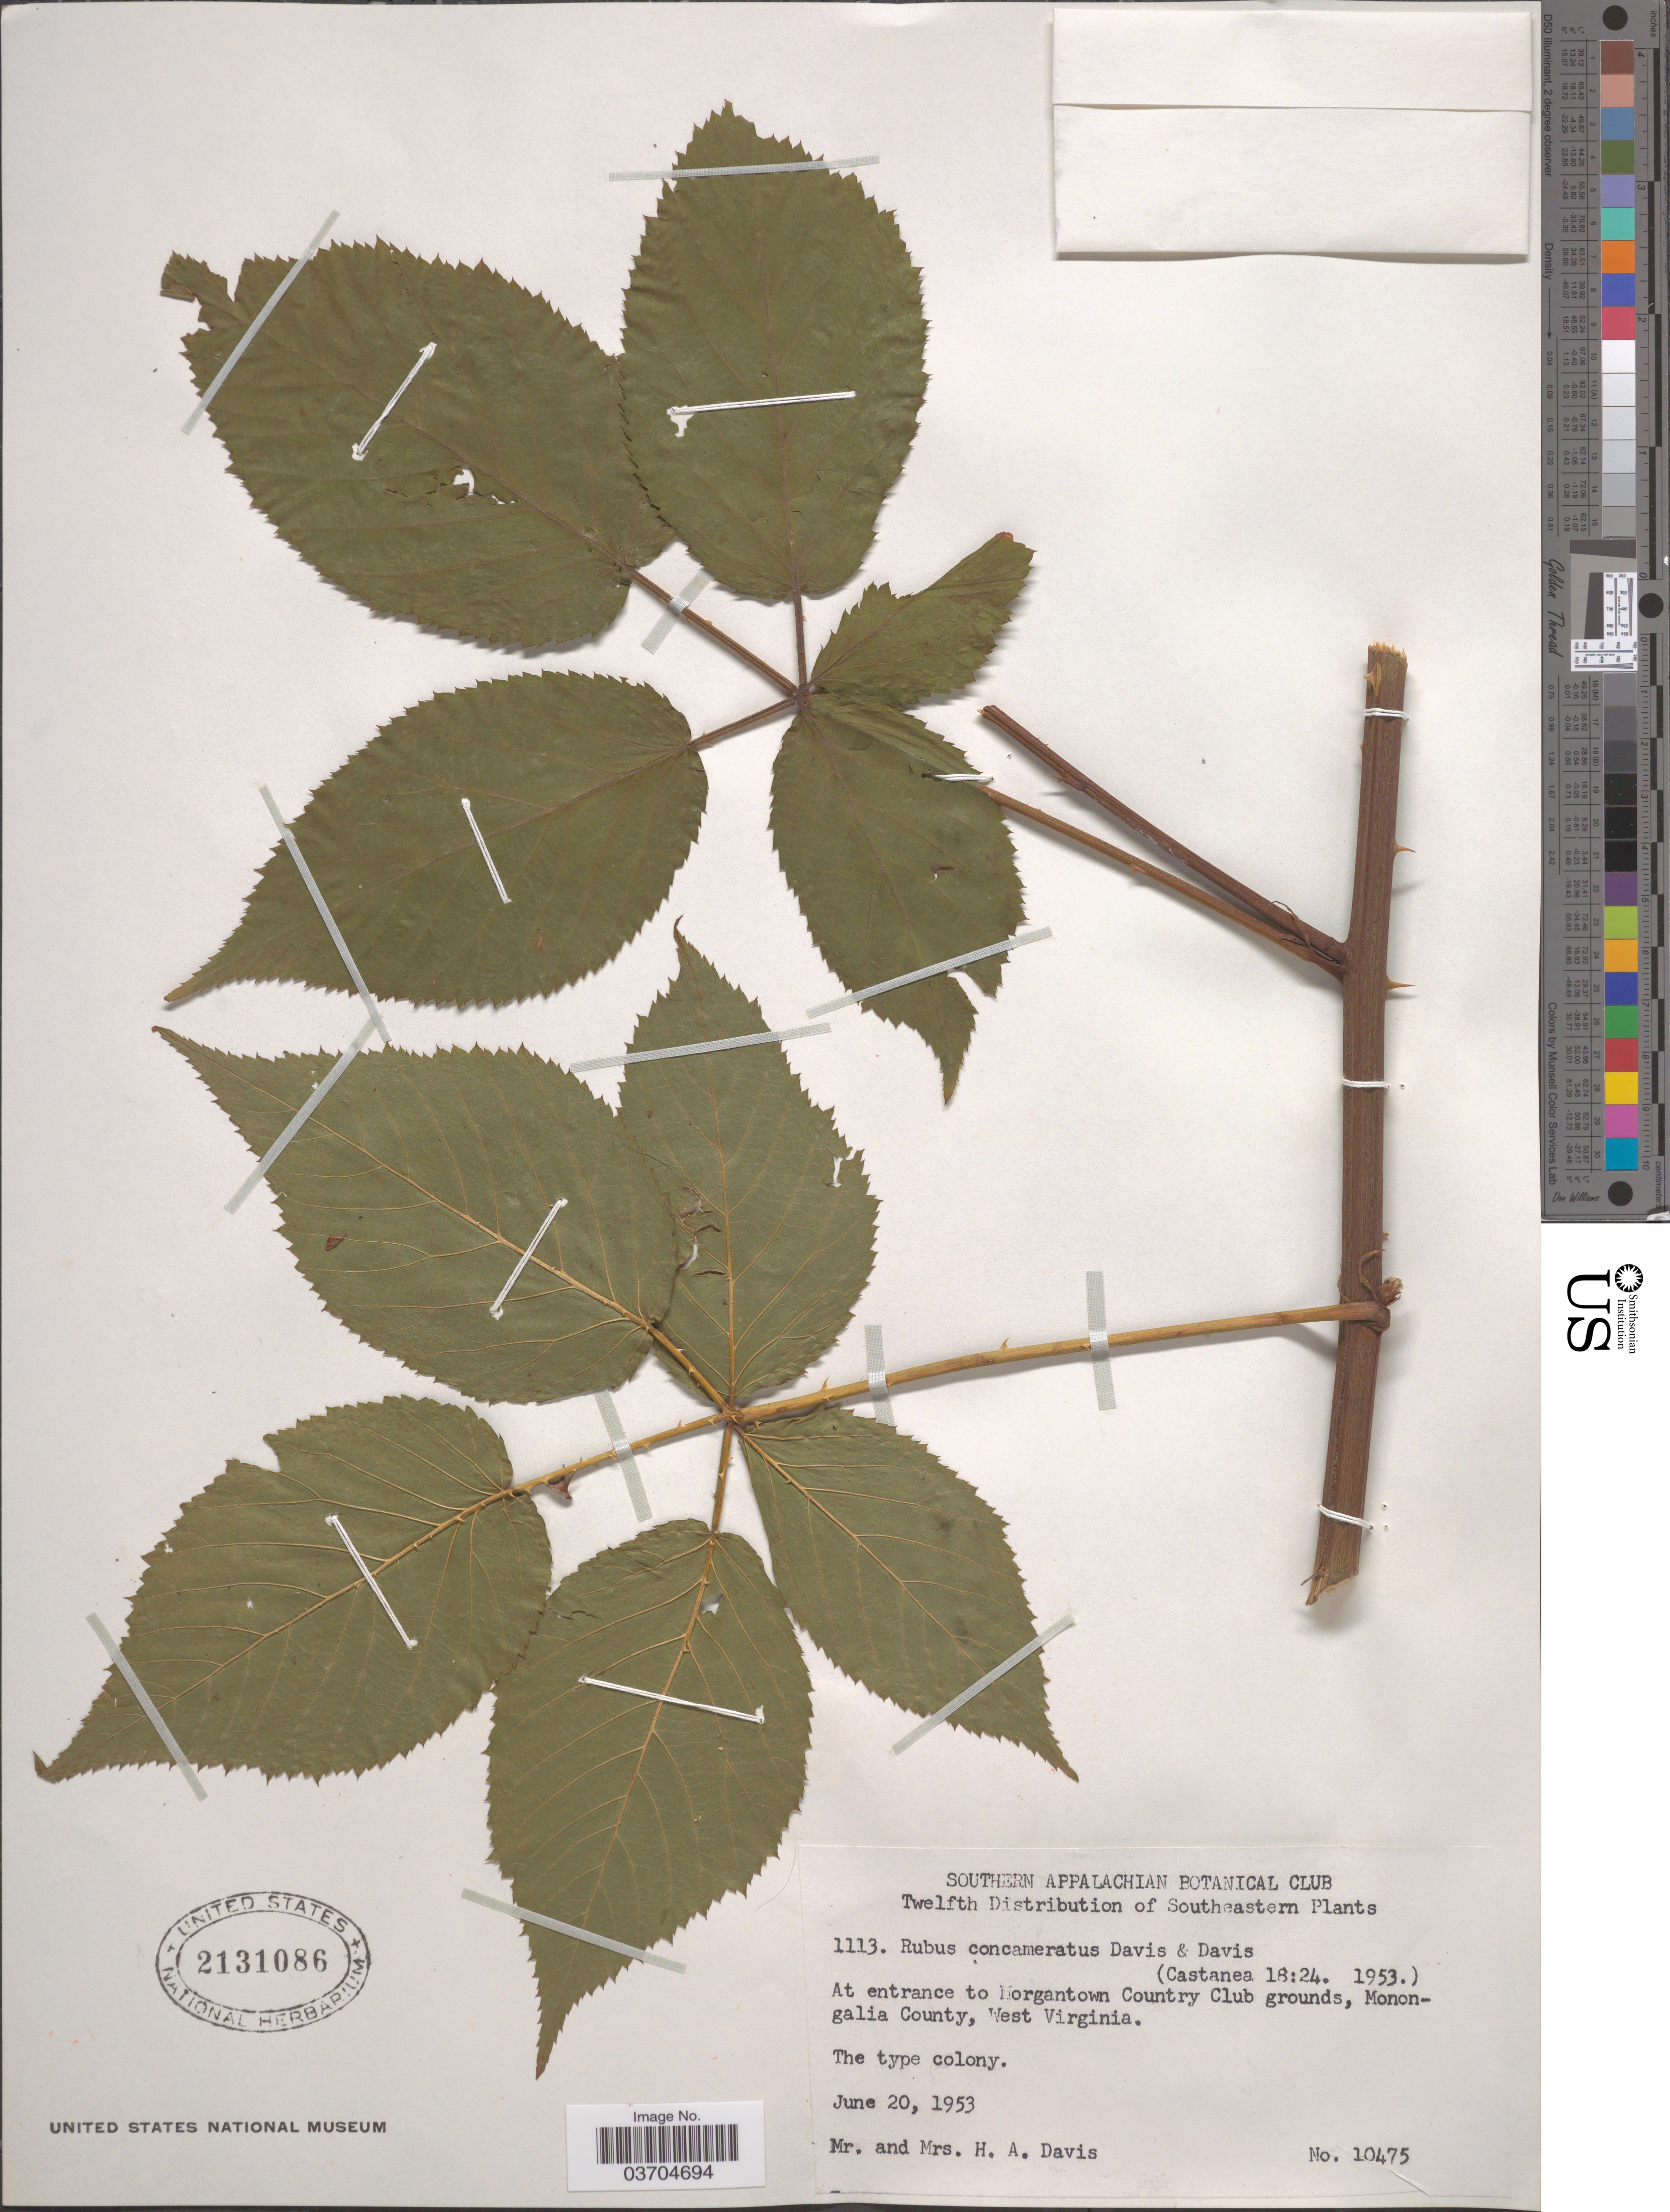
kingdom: Plantae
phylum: Tracheophyta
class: Magnoliopsida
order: Rosales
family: Rosaceae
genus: Rubus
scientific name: Rubus concameratus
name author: H.A. Davis & T. Davis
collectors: H. Davis & H. Davis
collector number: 10475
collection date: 1953-06-20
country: United States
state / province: West Virginia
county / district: Monongalia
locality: At entrance to Morgantown Country Club grounds, Monongalia County.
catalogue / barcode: US 2131086